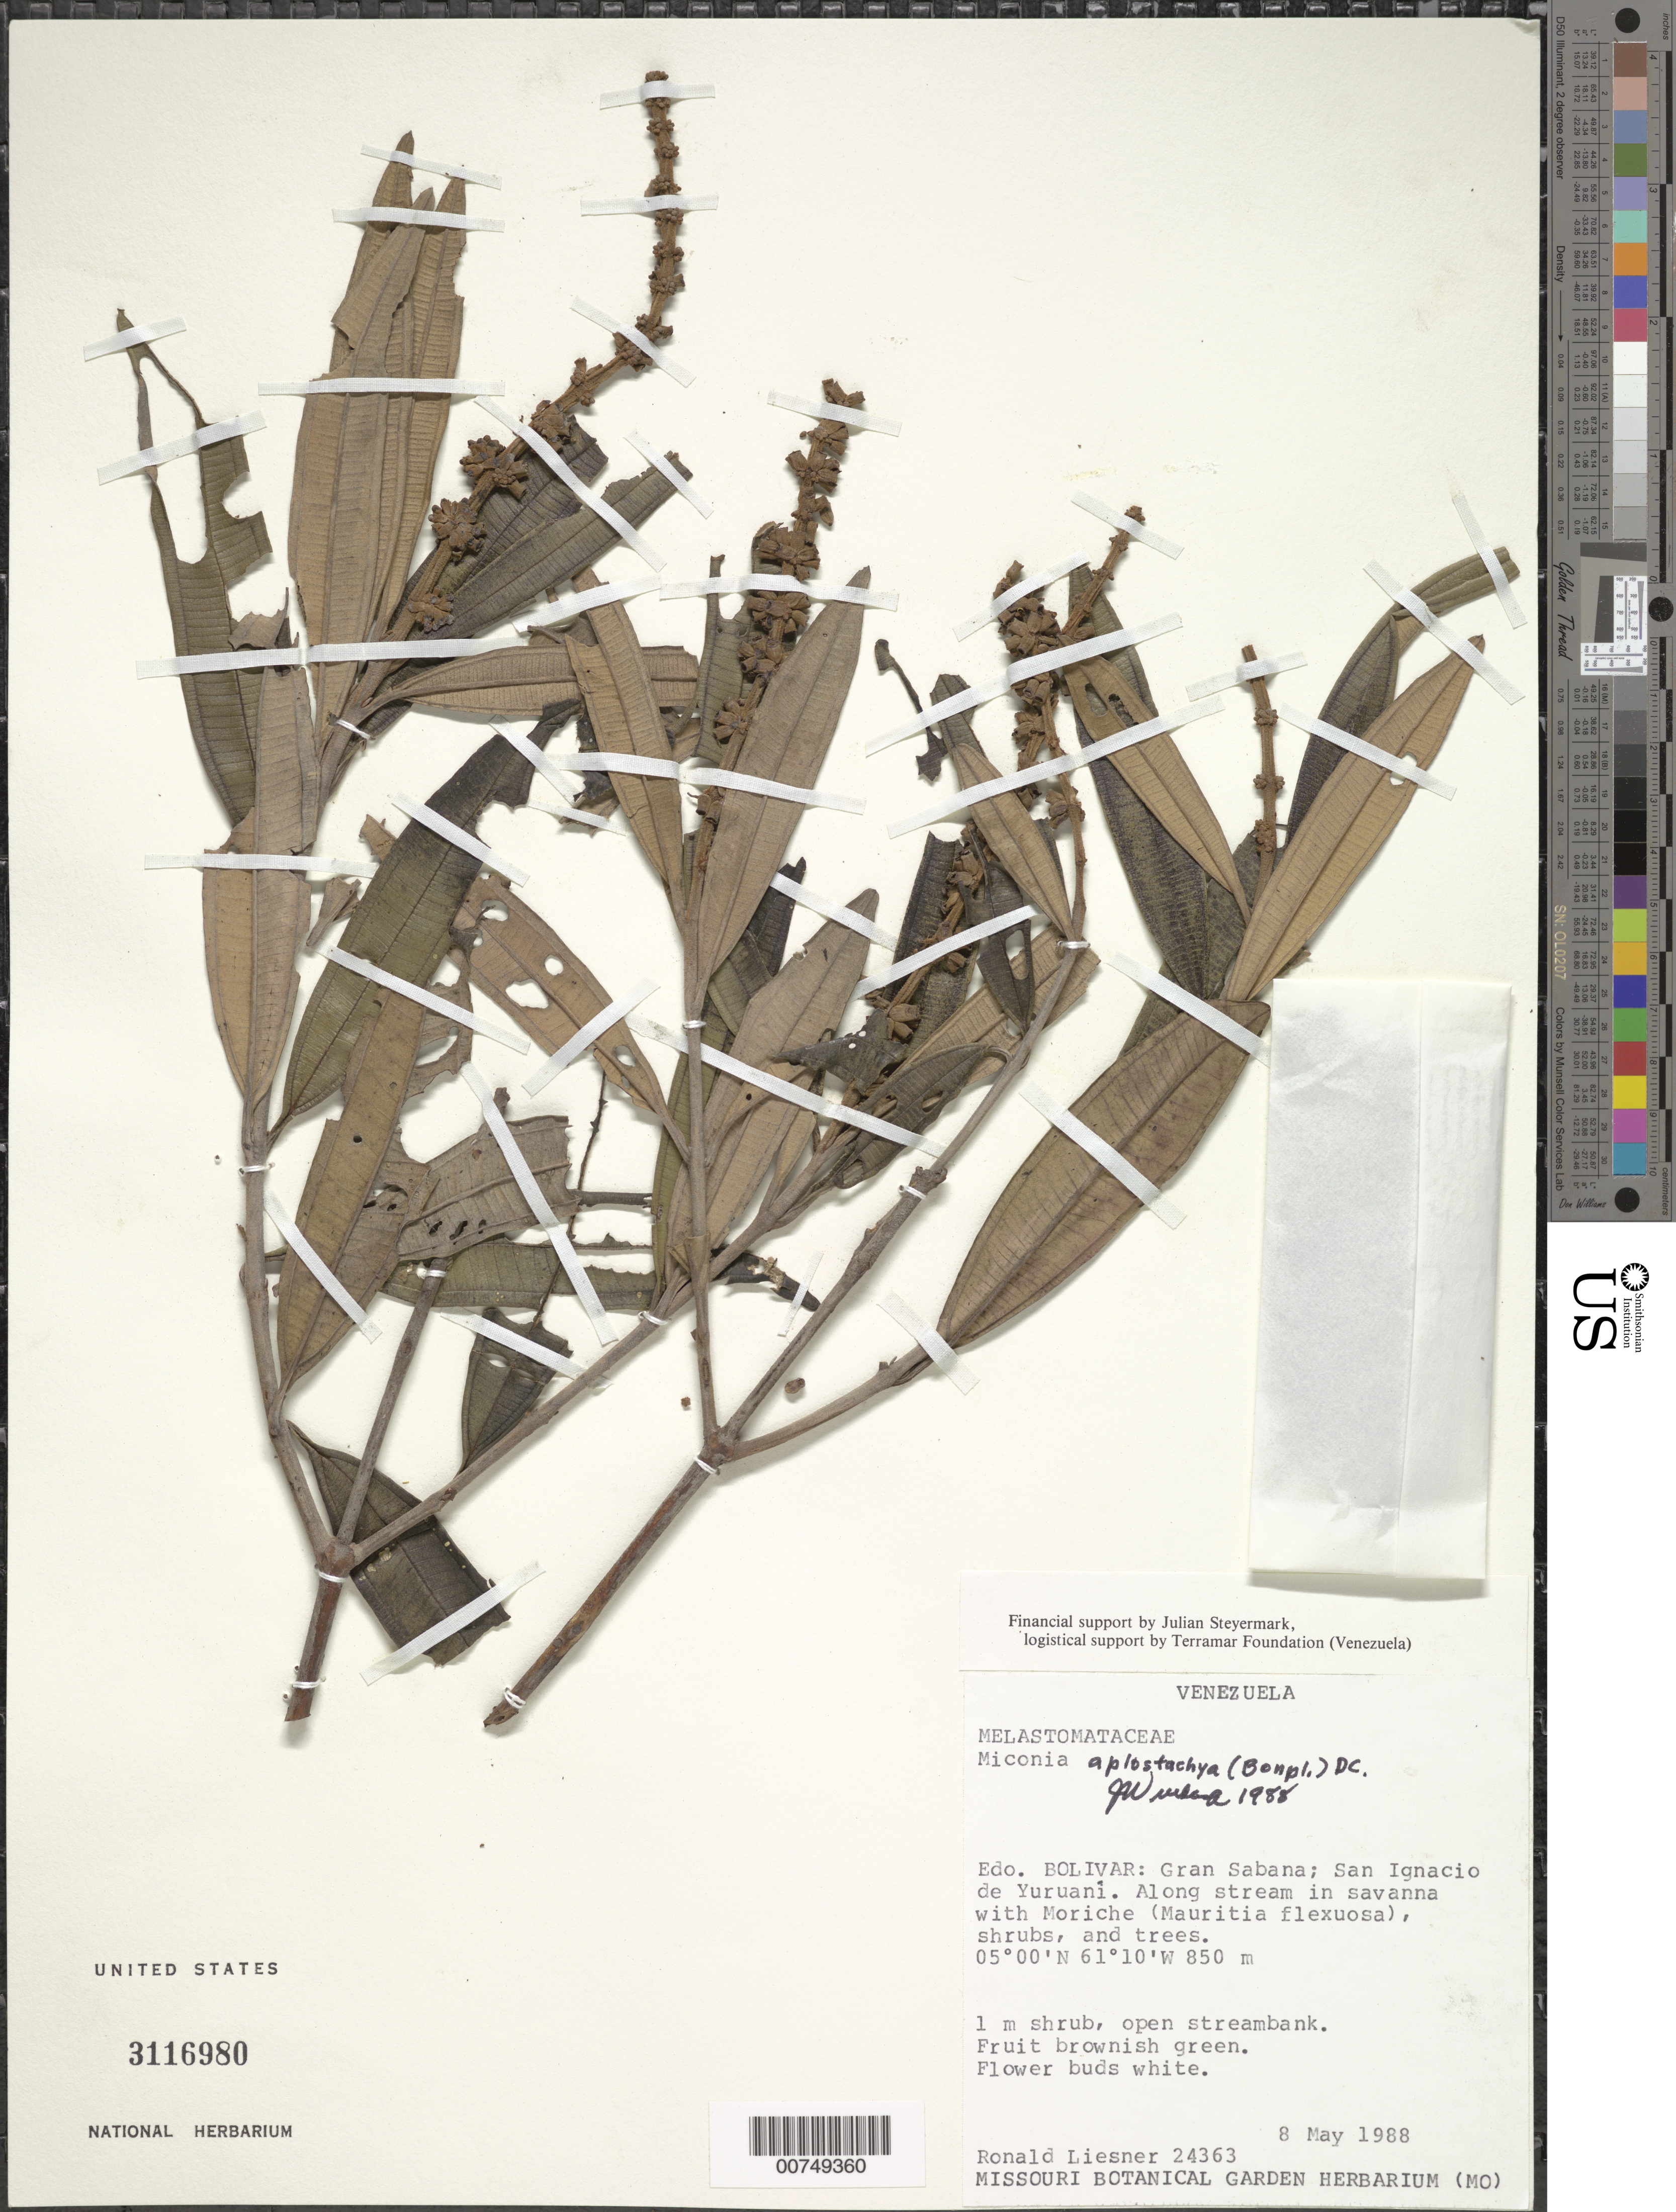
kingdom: Plantae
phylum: Tracheophyta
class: Magnoliopsida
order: Myrtales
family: Melastomataceae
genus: Miconia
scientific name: Miconia aplostachya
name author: (Bonpl.) DC.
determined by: Wurdack, John J., (US), US (UNITED STATES)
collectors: R. L. Liesner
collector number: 24363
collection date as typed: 8-May-88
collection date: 1988-05-08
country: Venezuela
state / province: Bolívar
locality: Gran Sabana, San Ignacio de Yuruani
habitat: Along stream in savanna with Moriche (Mauritia flexuosa); open streambank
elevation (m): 850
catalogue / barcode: US 3116980